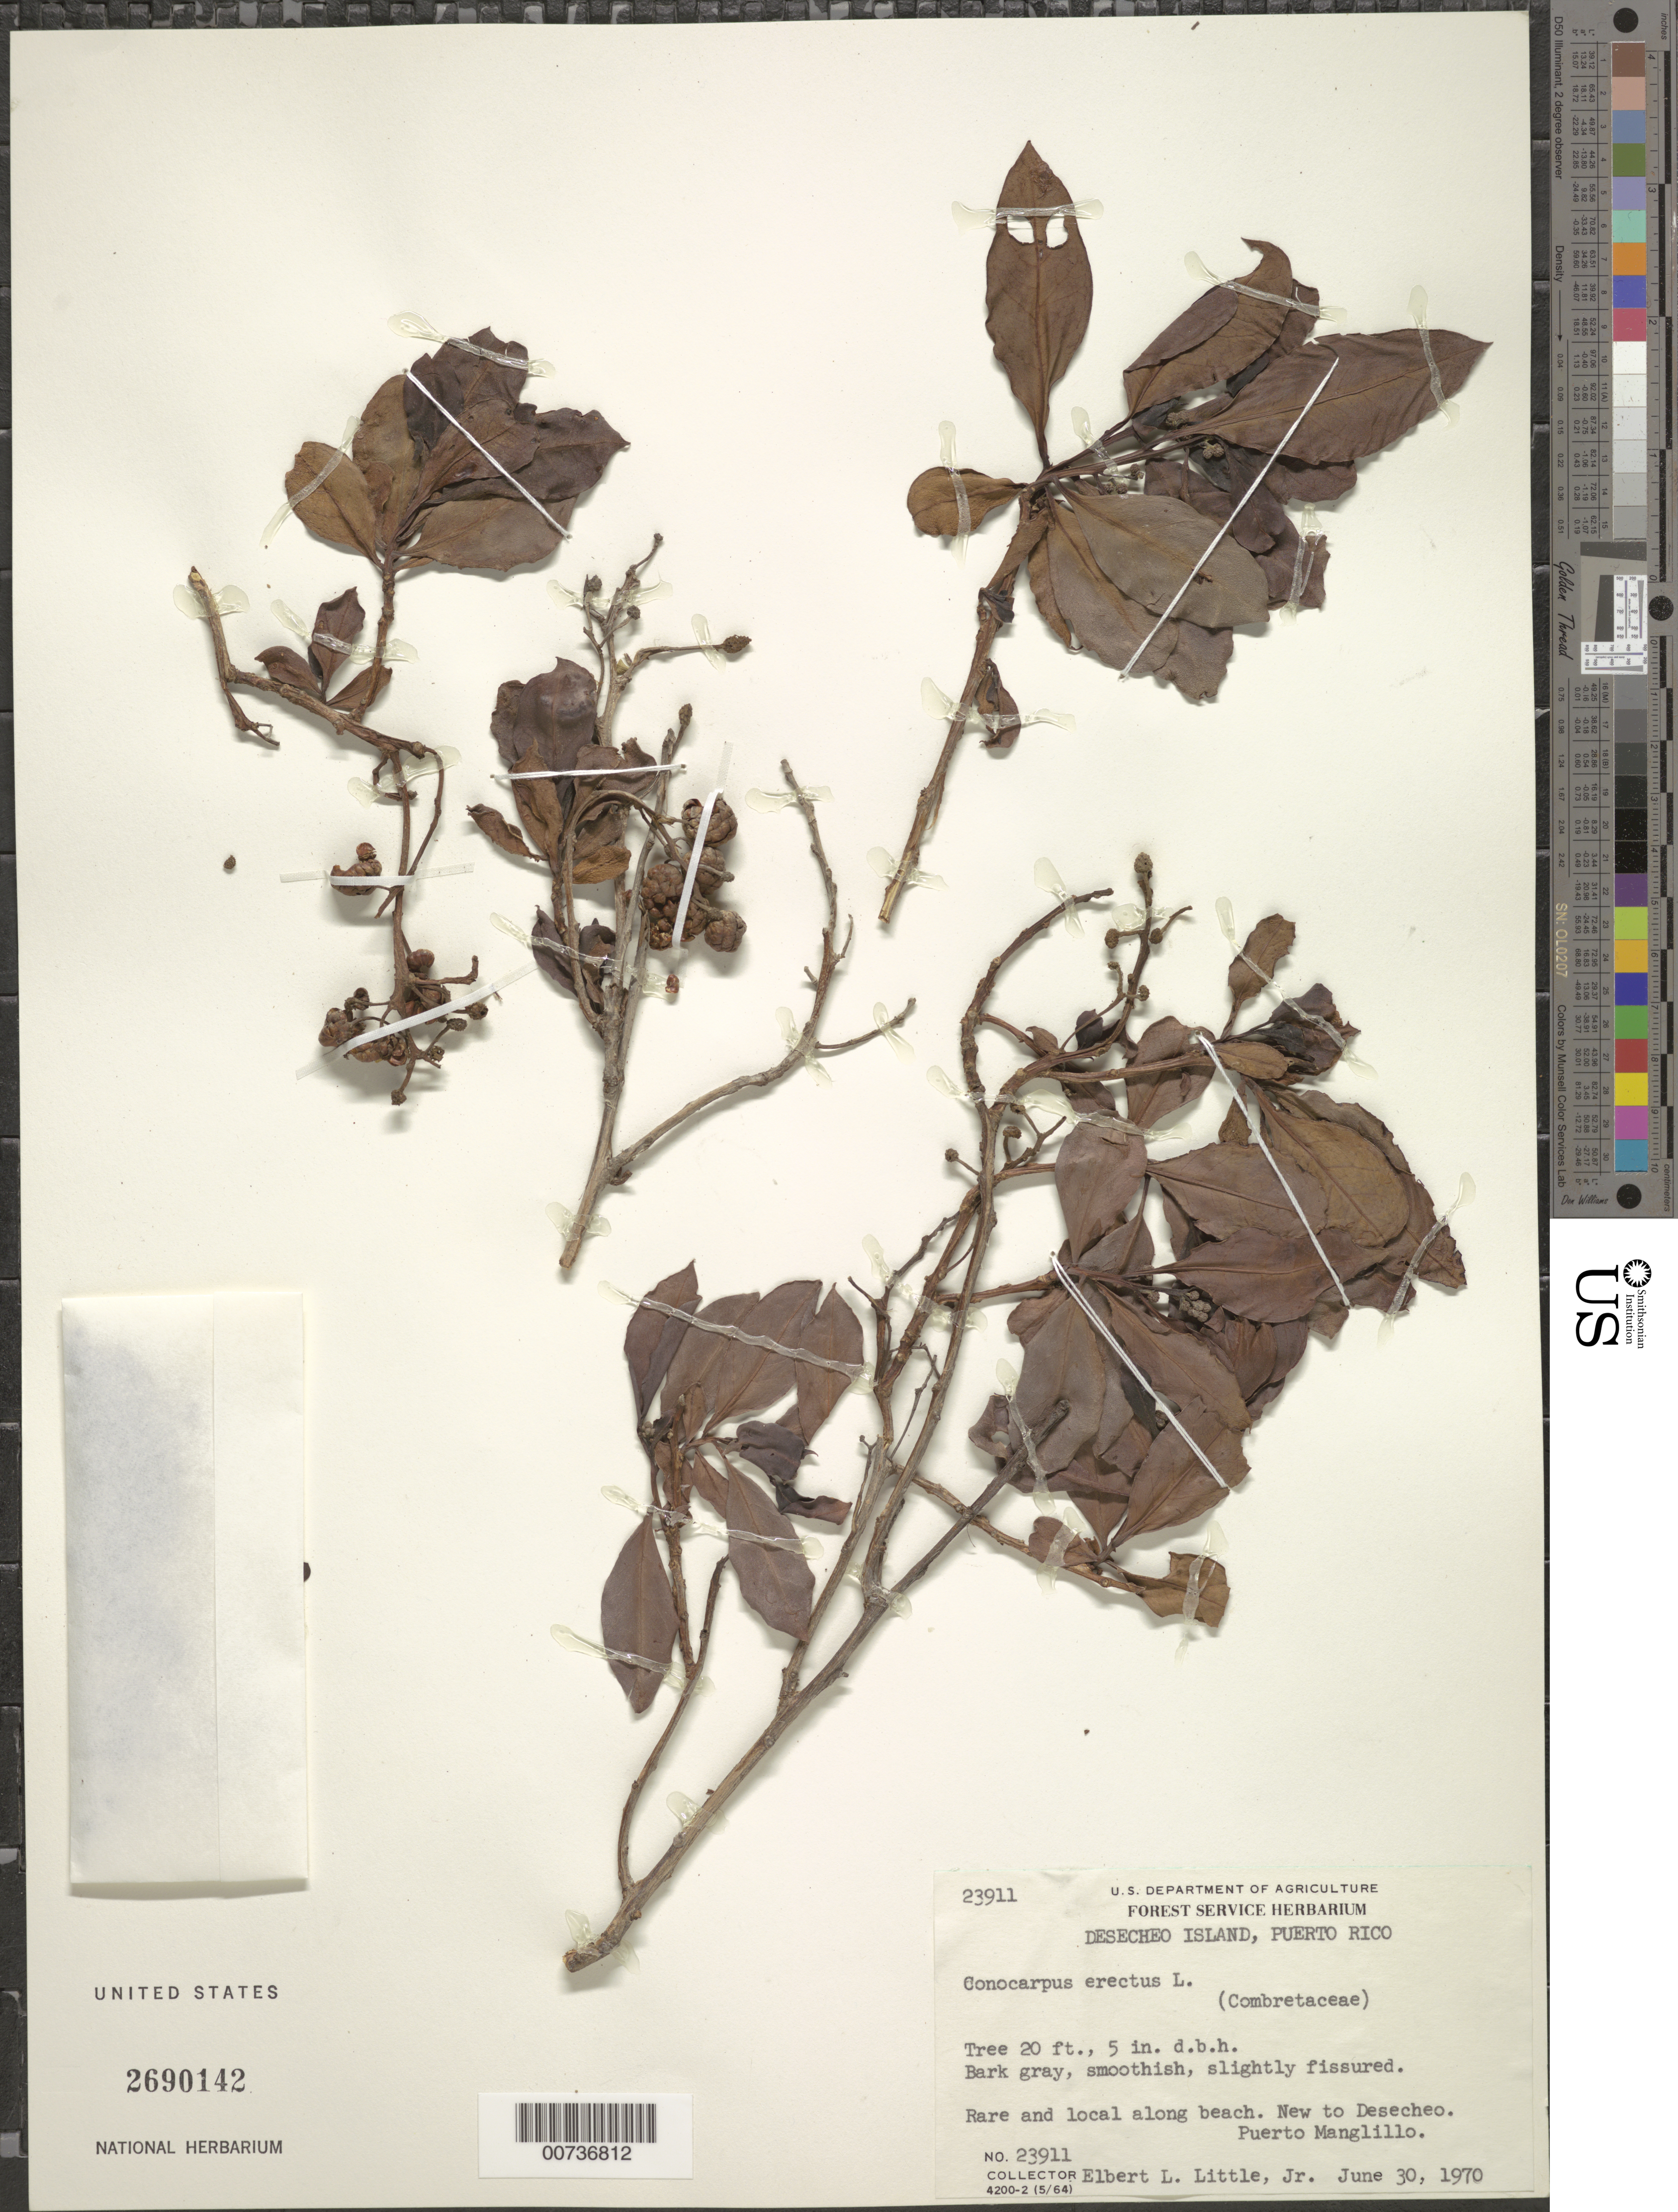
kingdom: Plantae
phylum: Tracheophyta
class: Magnoliopsida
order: Myrtales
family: Combretaceae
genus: Conocarpus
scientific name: Conocarpus erectus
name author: L.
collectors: E. L. Little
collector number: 23911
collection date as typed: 30 Jun 1970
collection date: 1970-06-30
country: Puerto Rico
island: Desecheo I.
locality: Puerto Manglillo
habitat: Rare and local along beach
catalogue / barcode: US 2690142